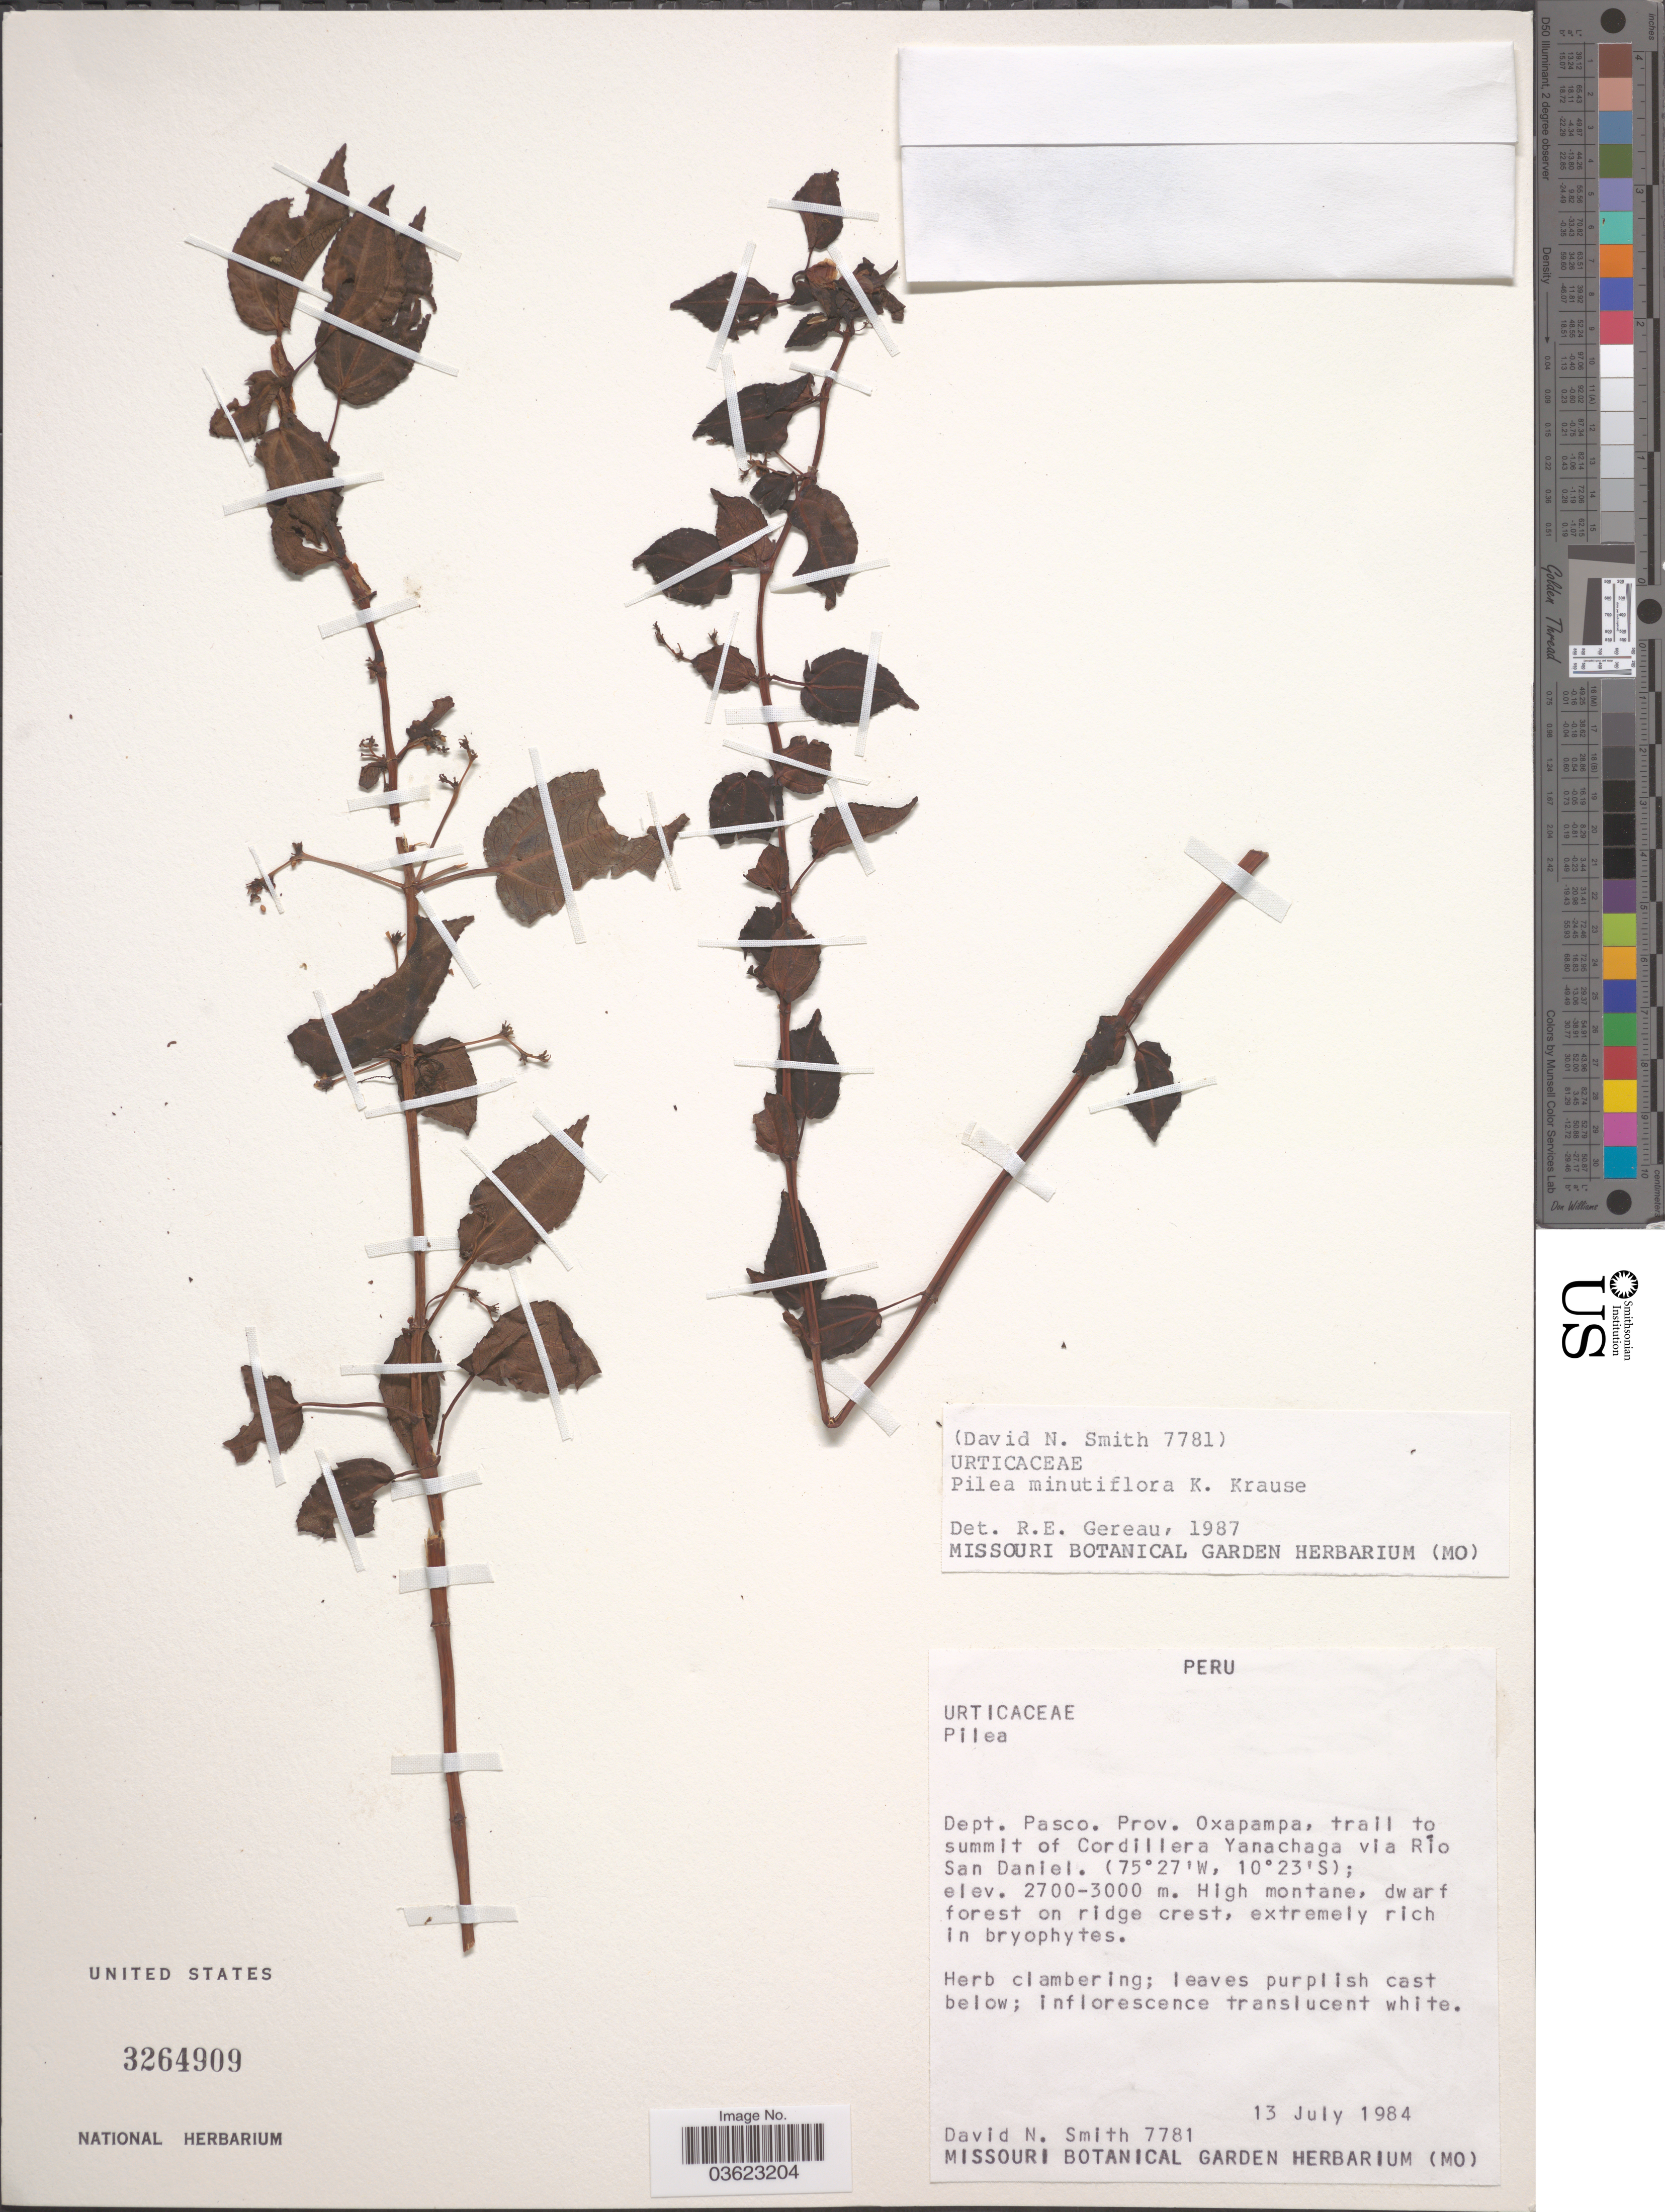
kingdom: Plantae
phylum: Tracheophyta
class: Magnoliopsida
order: Rosales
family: Urticaceae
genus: Pilea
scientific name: Pilea minutiflora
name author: K. Krause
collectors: D. Smith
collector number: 7781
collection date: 1984-07-13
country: Peru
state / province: Pasco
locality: Dept. Pasco. Prov. Oxapampa, trail to summit of Cordillera Yanachaga via Río San Daniel.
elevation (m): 2700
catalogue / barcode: US 3264909